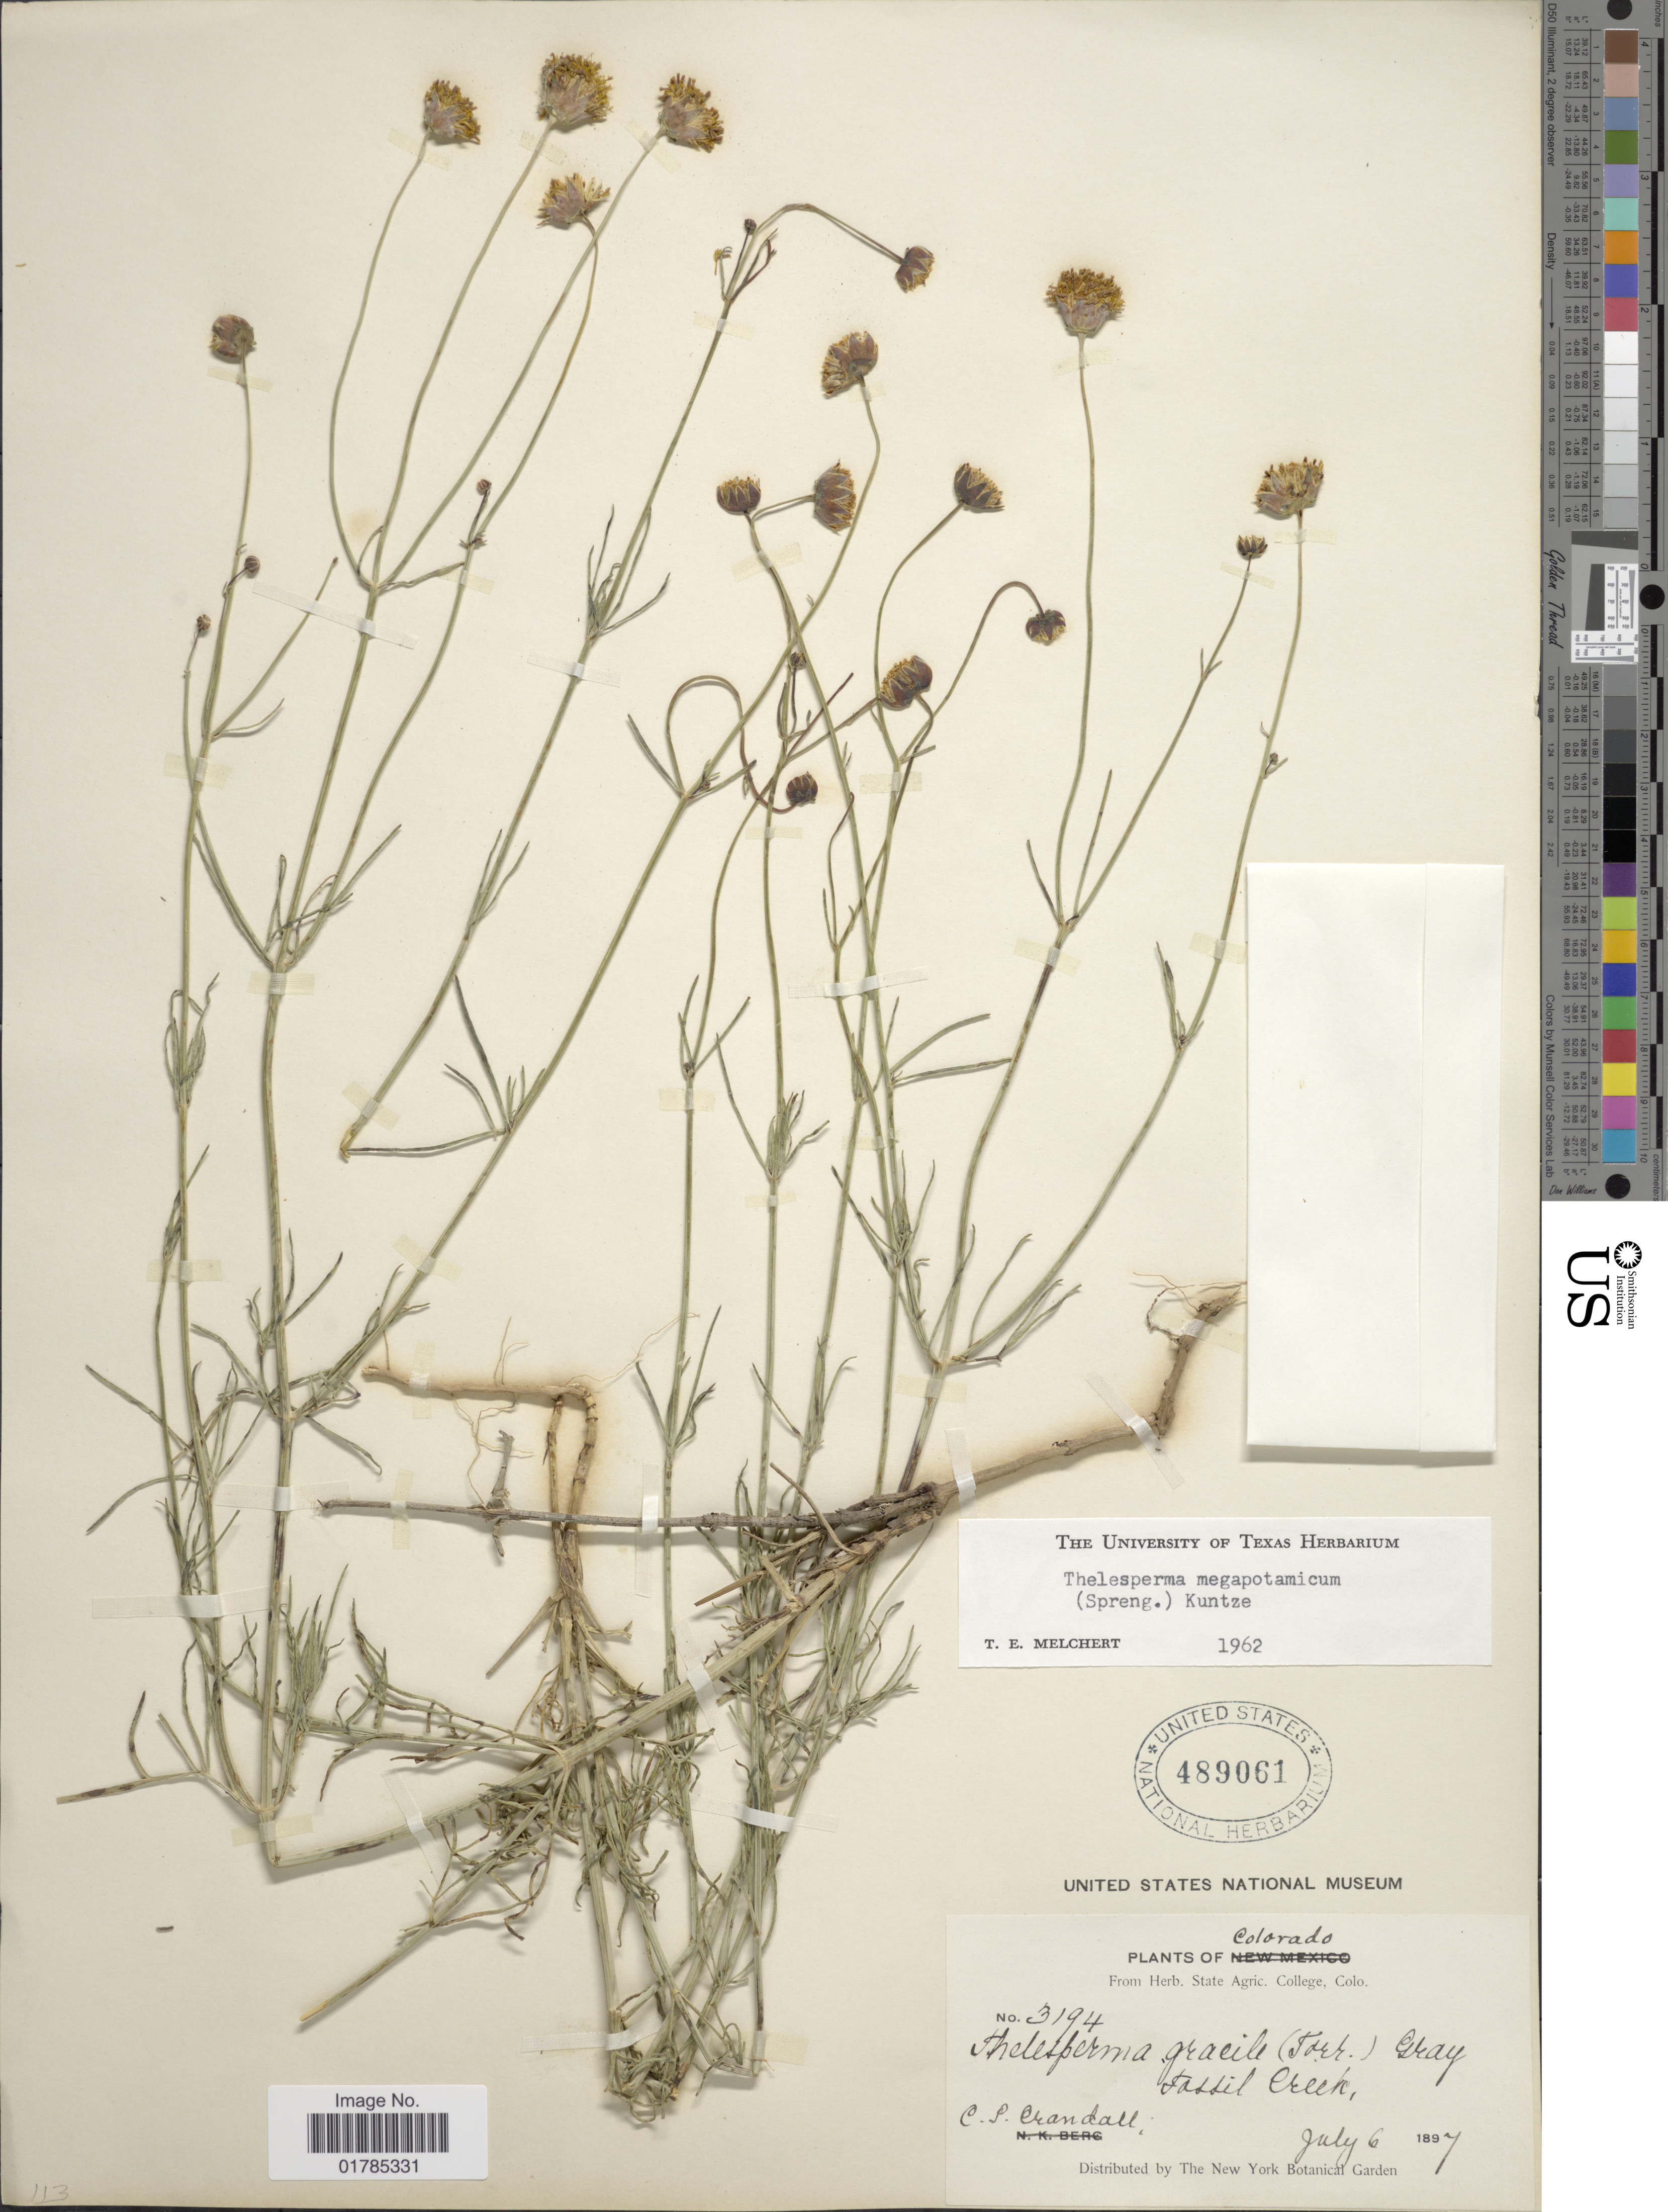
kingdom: Plantae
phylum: Tracheophyta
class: Magnoliopsida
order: Asterales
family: Asteraceae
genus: Thelesperma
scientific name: Thelesperma megapotamicum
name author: (Spreng.) Herter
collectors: C. Crandall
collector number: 3194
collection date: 1897-07-06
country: United States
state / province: Colorado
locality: Fossil Creek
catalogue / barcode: US 489061